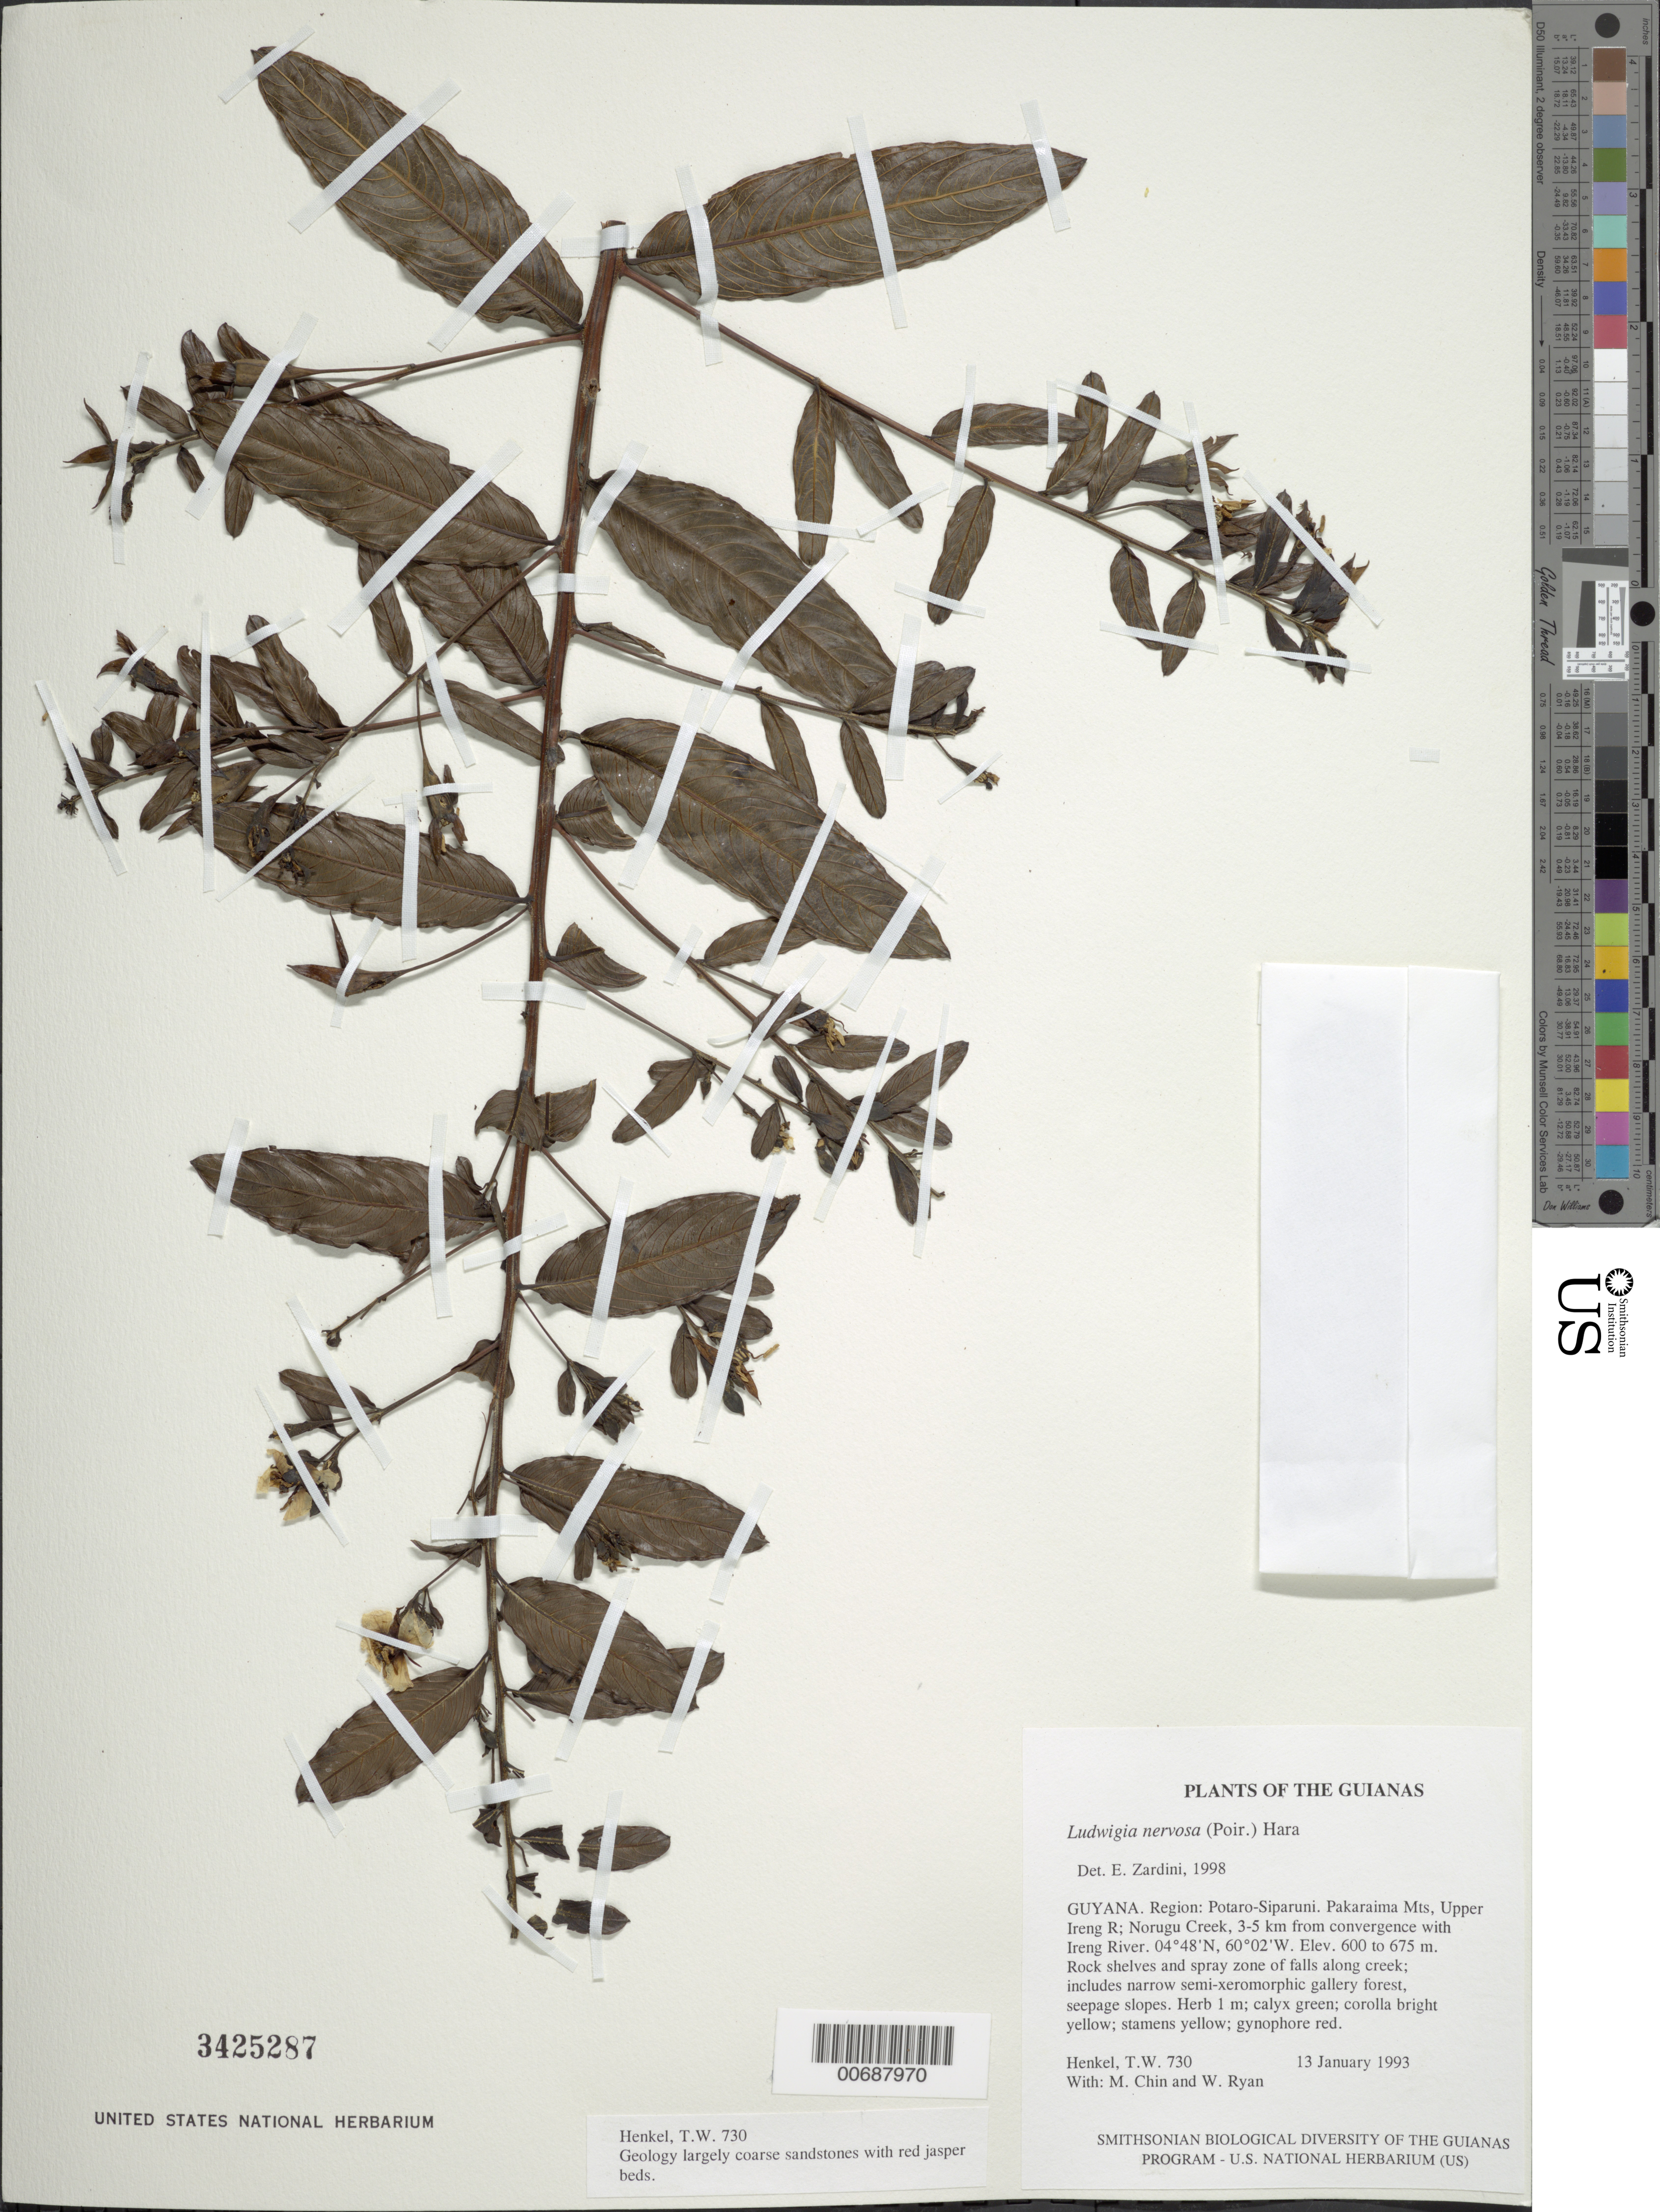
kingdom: Plantae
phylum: Tracheophyta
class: Magnoliopsida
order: Myrtales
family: Onagraceae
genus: Ludwigia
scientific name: Ludwigia nervosa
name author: (Poir.) H. Hara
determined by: Zardini, E. M.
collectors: T. Henkel, M. Chin & W. Ryan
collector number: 730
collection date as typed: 13 January 1993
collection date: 1993-01-13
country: Guyana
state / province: Potaro-Siparuni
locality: Pakaraima Mts, Upper Ireng R; Norugu Creek, 3-5 km from convergence with Ireng River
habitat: Rock shelves and spray zone of falls along creek; includes narrow semi-xeromorphic gallery forest, seepage slopes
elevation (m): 600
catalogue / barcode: US 3425287